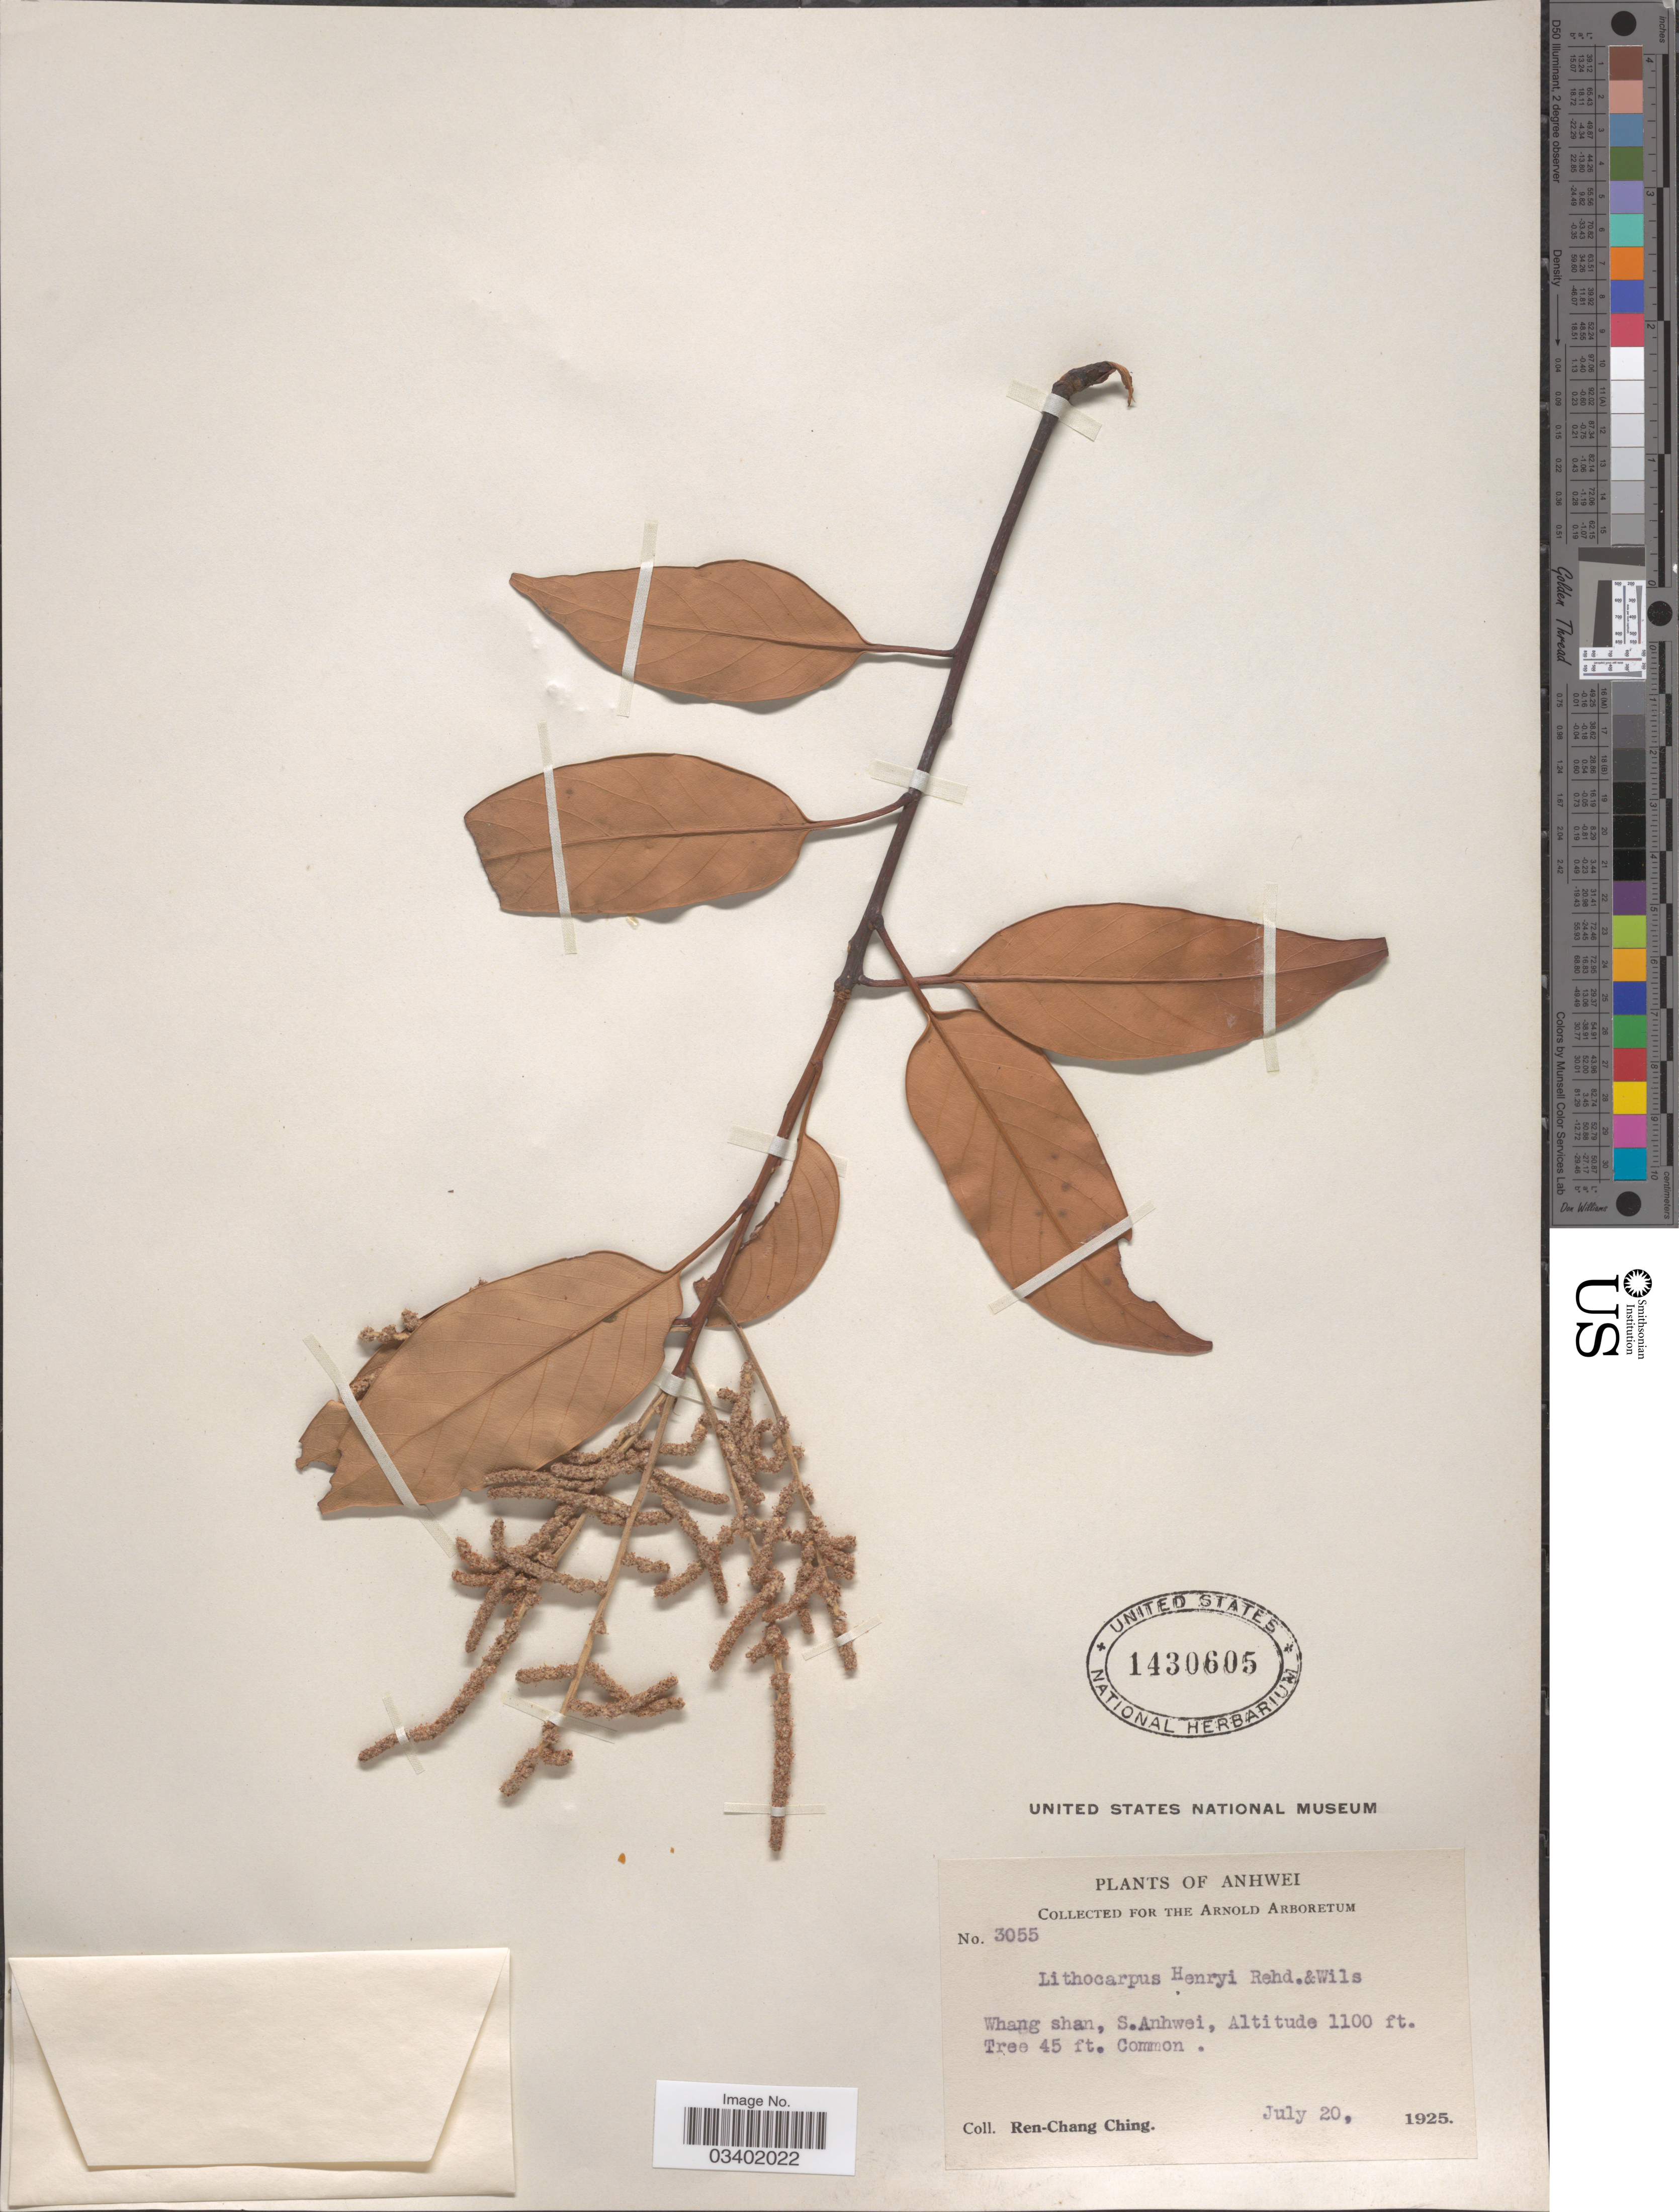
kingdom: Plantae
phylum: Tracheophyta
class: Magnoliopsida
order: Fagales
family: Fagaceae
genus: Lithocarpus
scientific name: Lithocarpus henryi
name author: Rehder & E.H. Wilson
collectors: R. C. Ching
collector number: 3055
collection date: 1925-07-20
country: China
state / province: Anhui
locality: Anhwei. Whang shan, S. Anhwei.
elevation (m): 335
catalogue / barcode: US 1430605